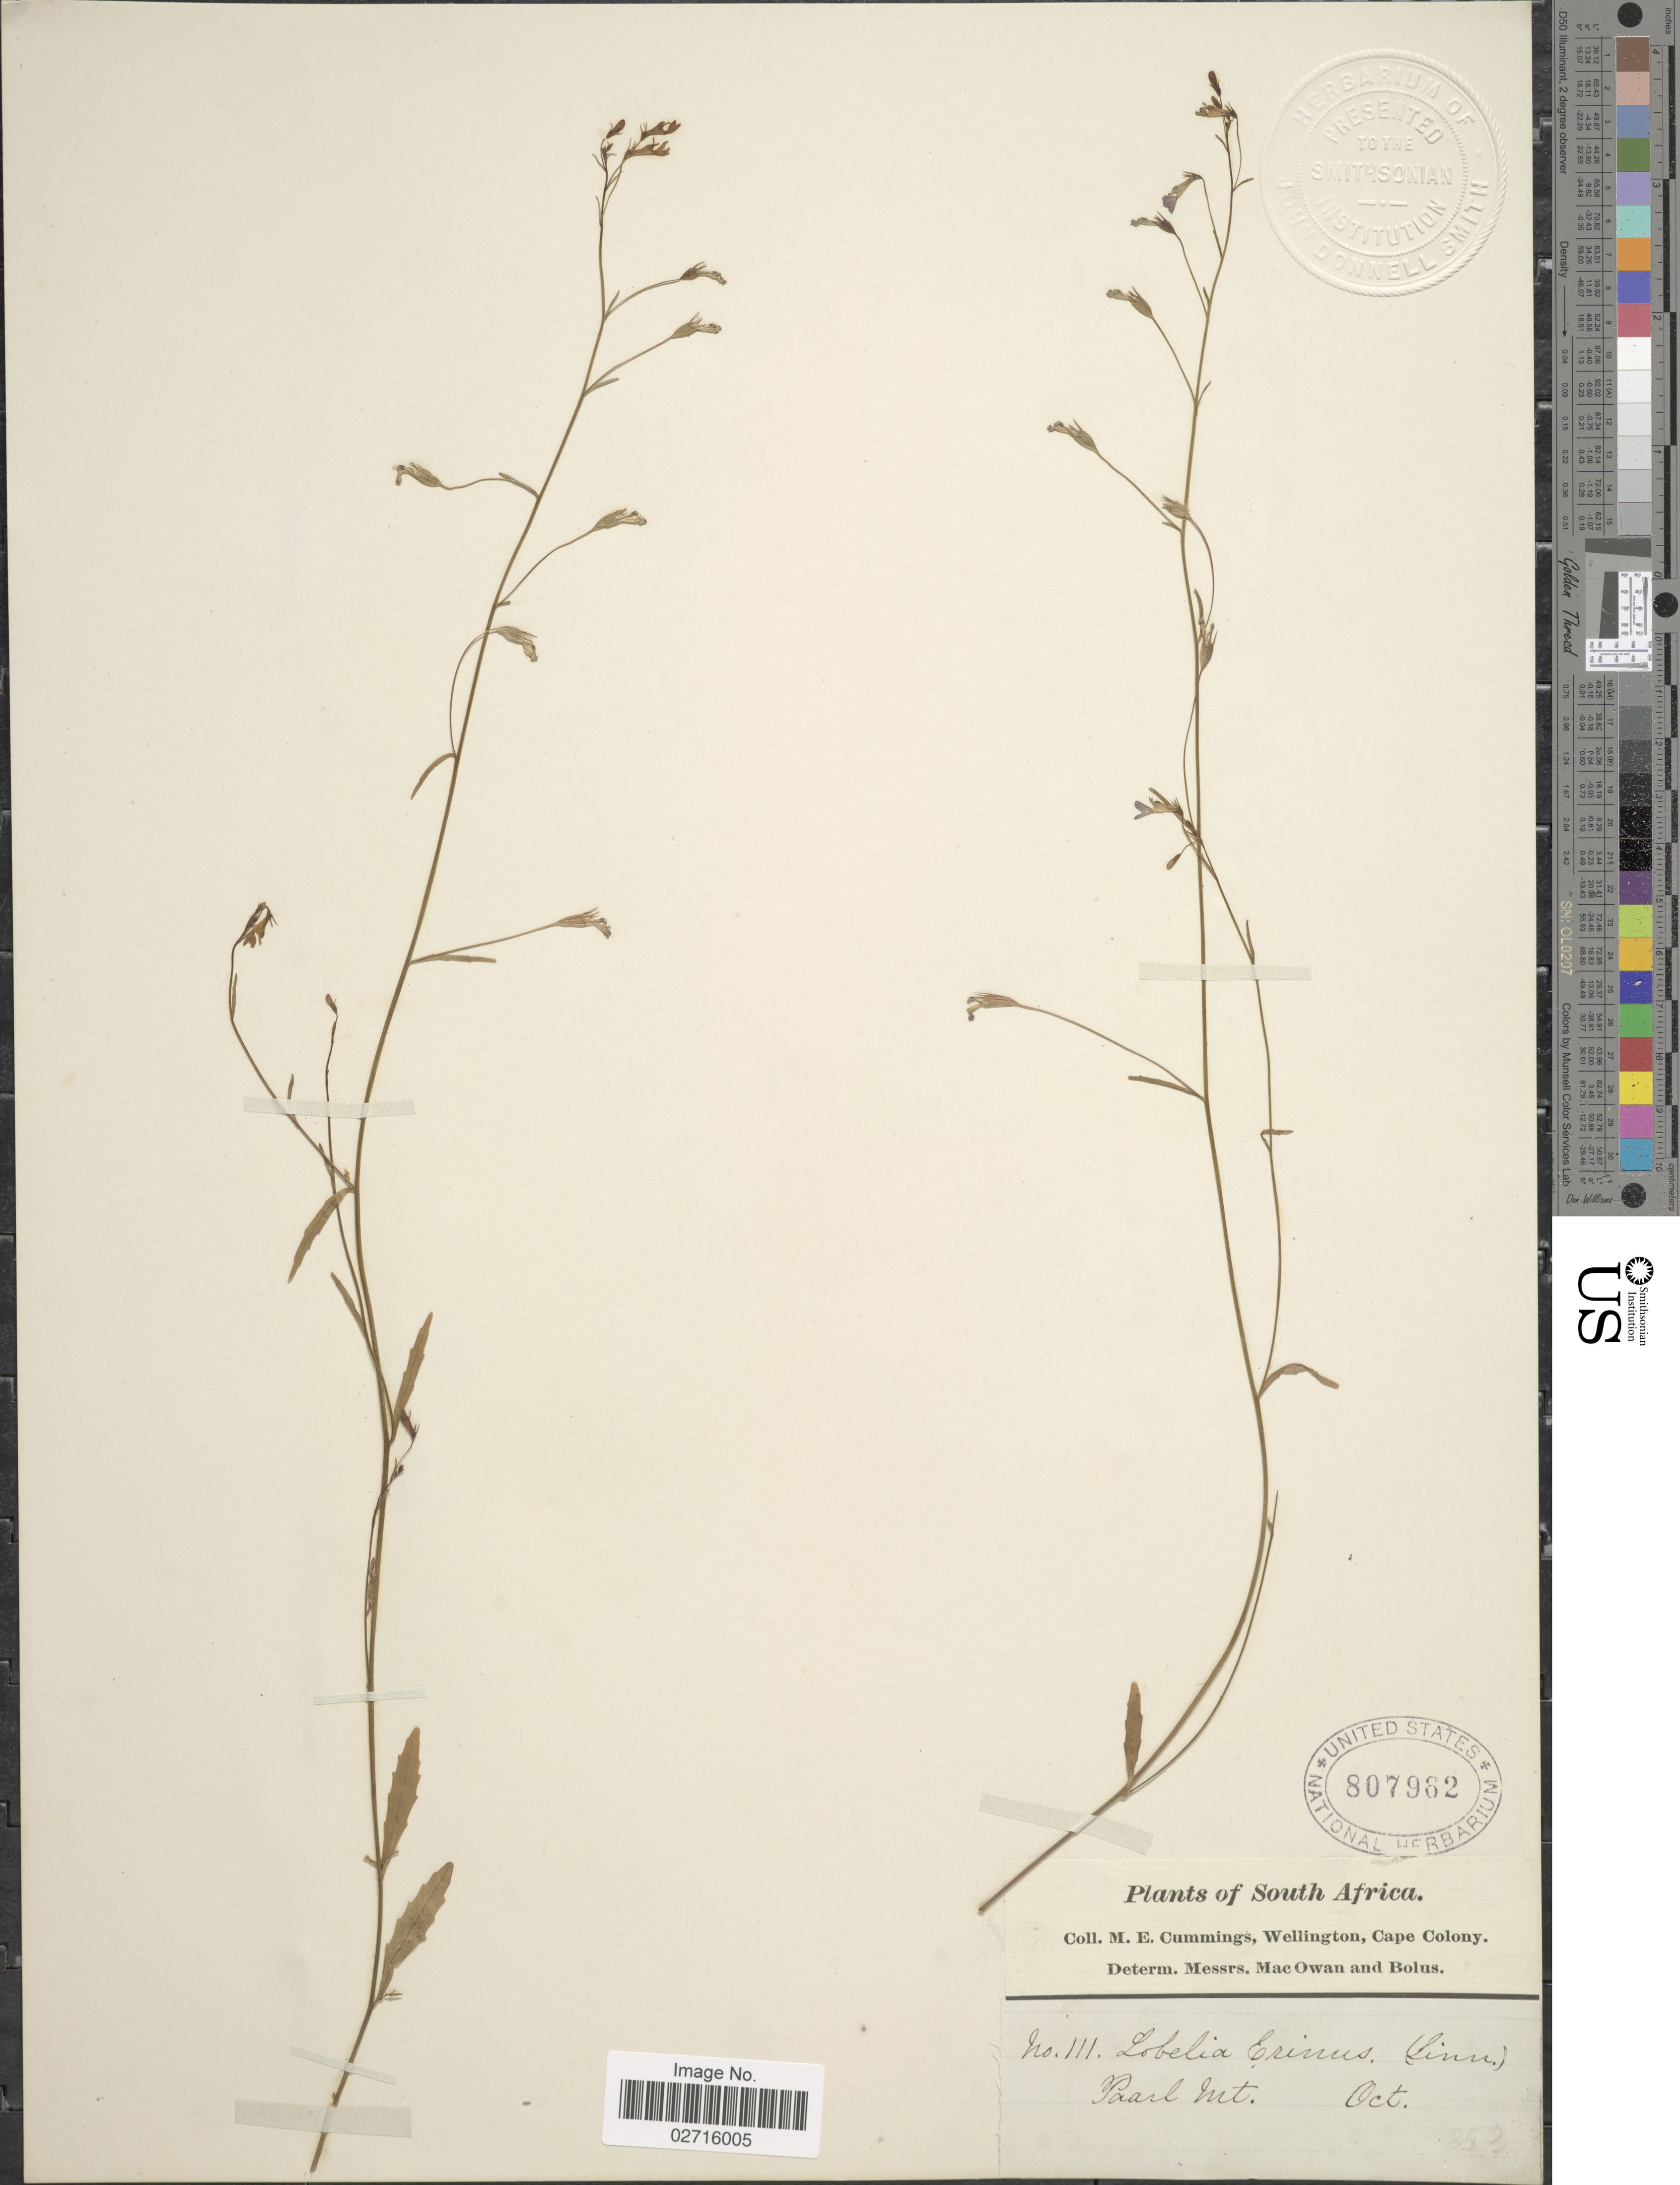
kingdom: Plantae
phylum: Tracheophyta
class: Magnoliopsida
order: Asterales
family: Campanulaceae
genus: Lobelia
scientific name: Lobelia erinus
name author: L.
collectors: M. E. Cummings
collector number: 111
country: South Africa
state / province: Western Cape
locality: Paarl Mt.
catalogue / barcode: US 807962